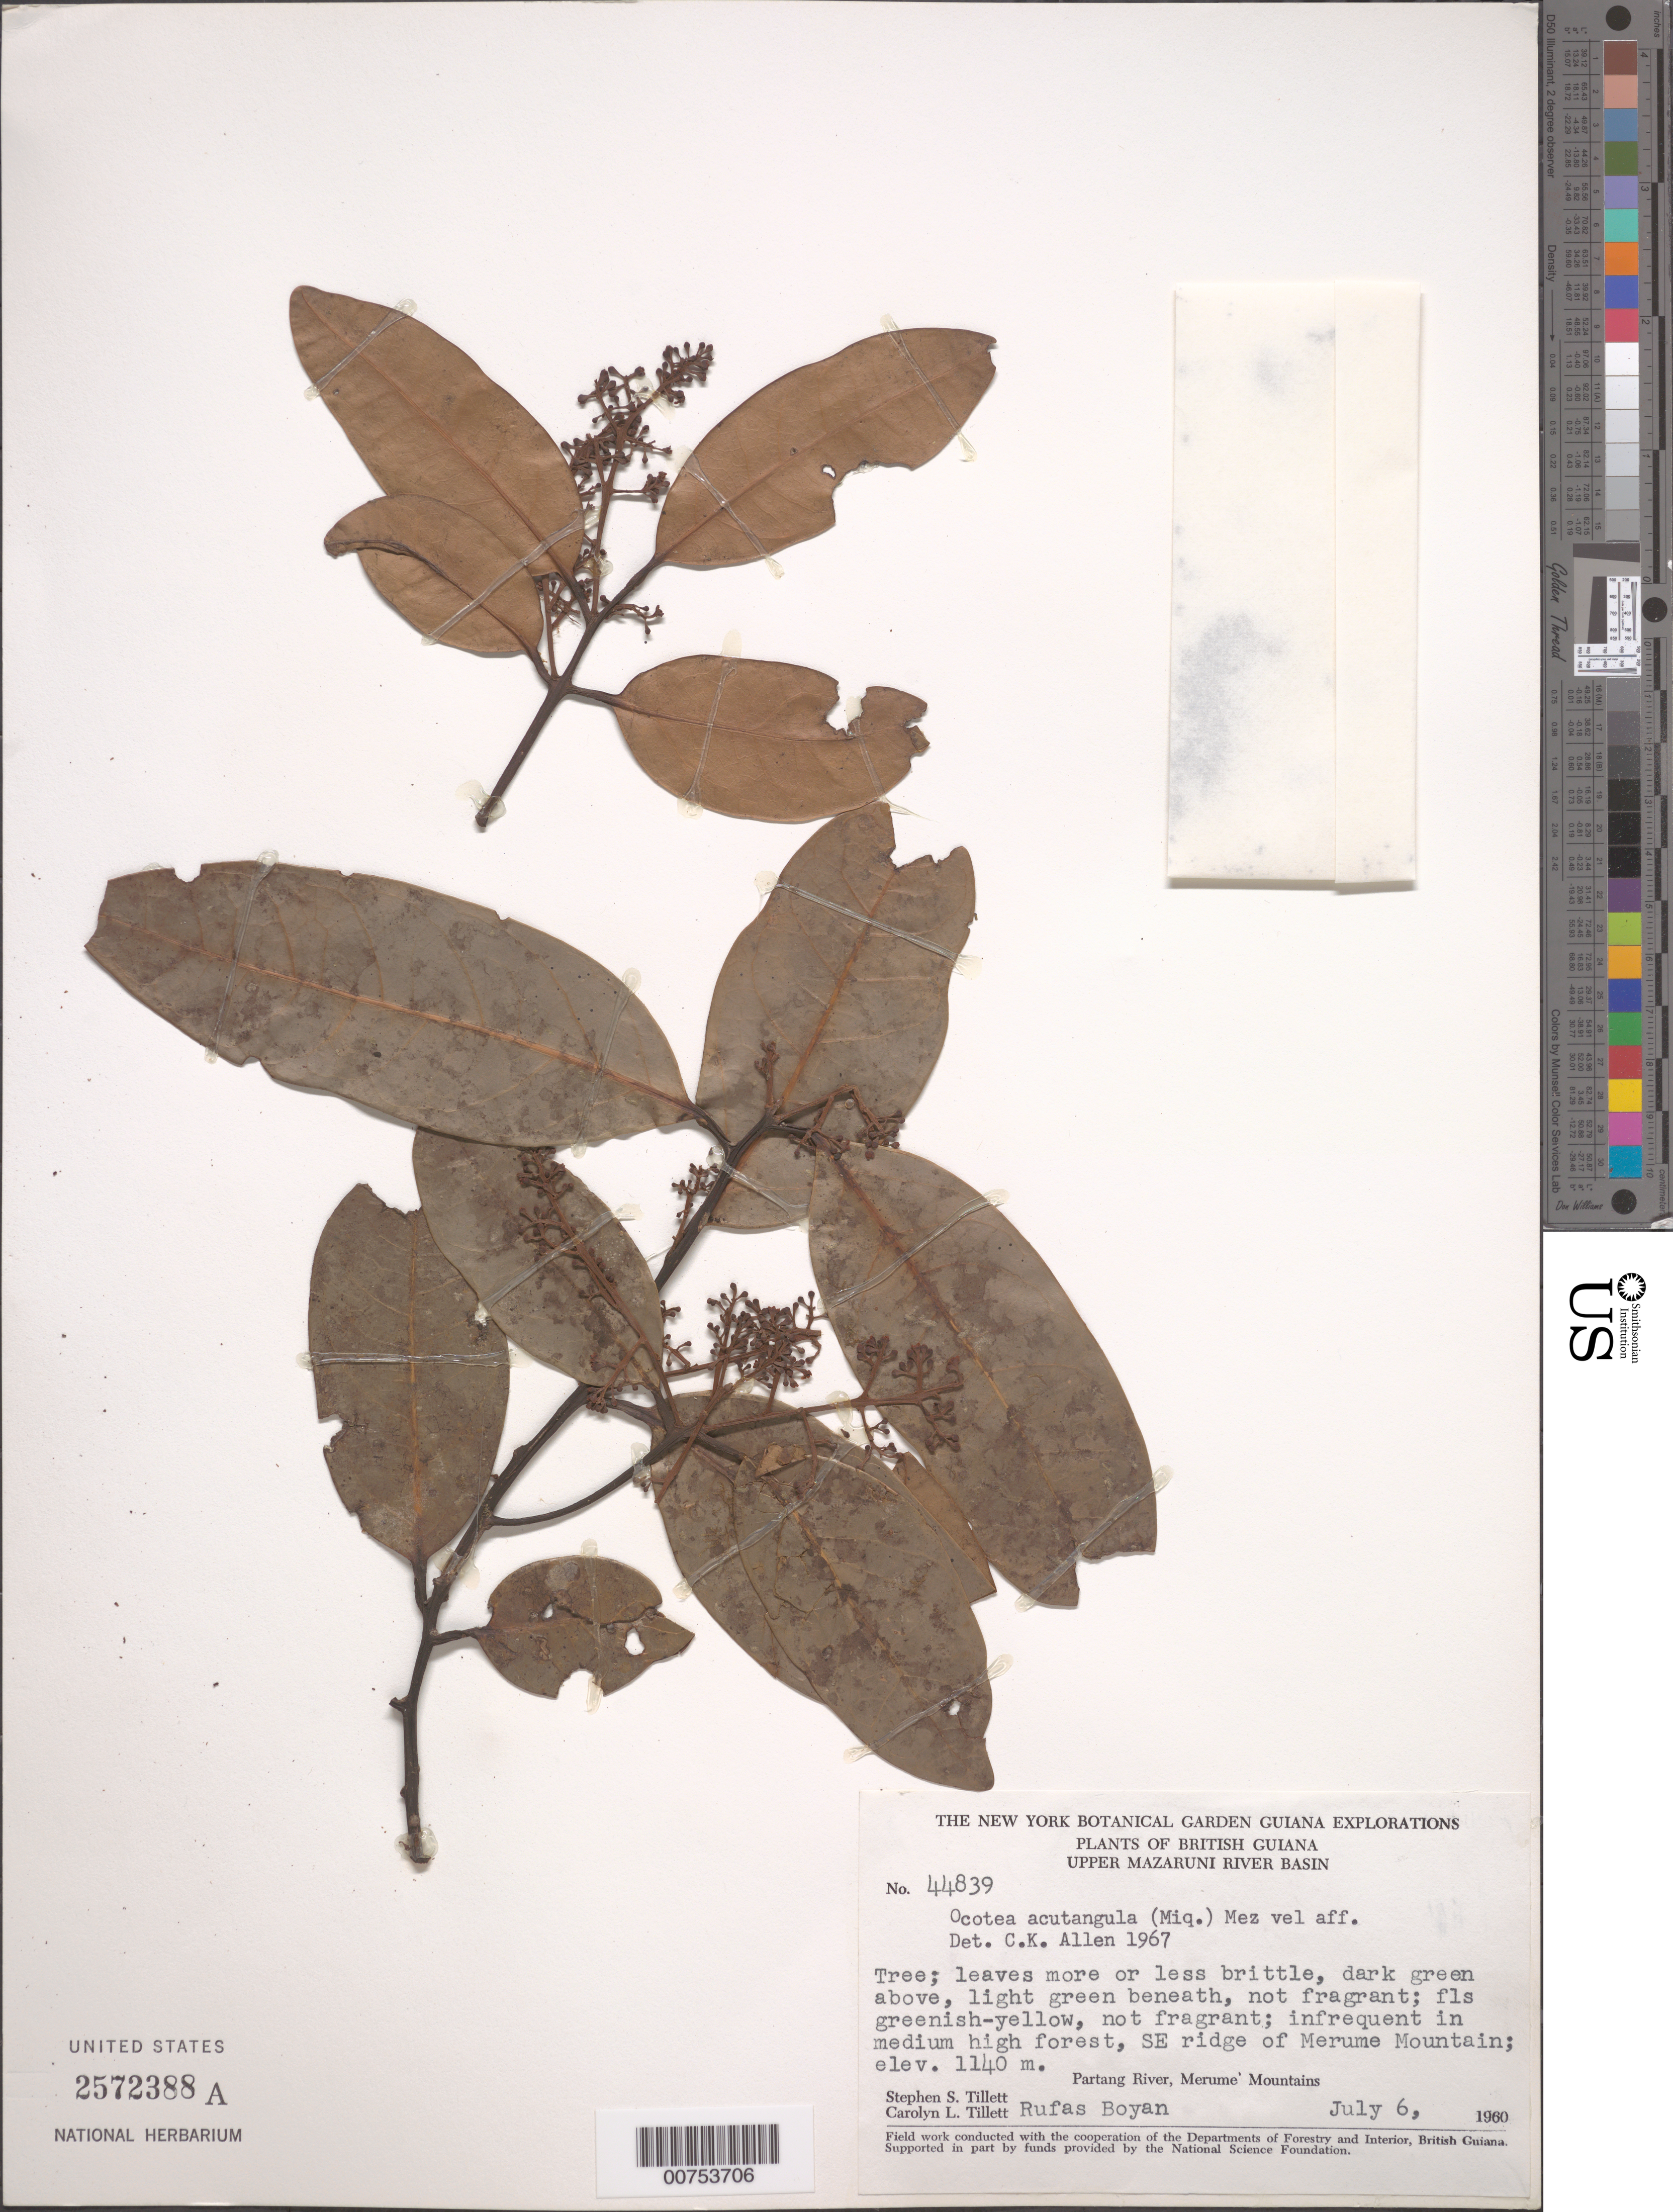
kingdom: Plantae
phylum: Tracheophyta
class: Magnoliopsida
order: Laurales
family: Lauraceae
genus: Ocotea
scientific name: Ocotea acutangula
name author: (Miq.) Mez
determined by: Allen, C. K.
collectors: S. S. Tillett, C. L. Tillett & R. Boyan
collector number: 44839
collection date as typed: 6-Jul-60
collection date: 1960-07-06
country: Guyana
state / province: Cuyuni-Mazaruni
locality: Merume Mts., Partang R., upper Mazaruni River Basin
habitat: Medium high forest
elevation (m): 1143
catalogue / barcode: US 2572388A